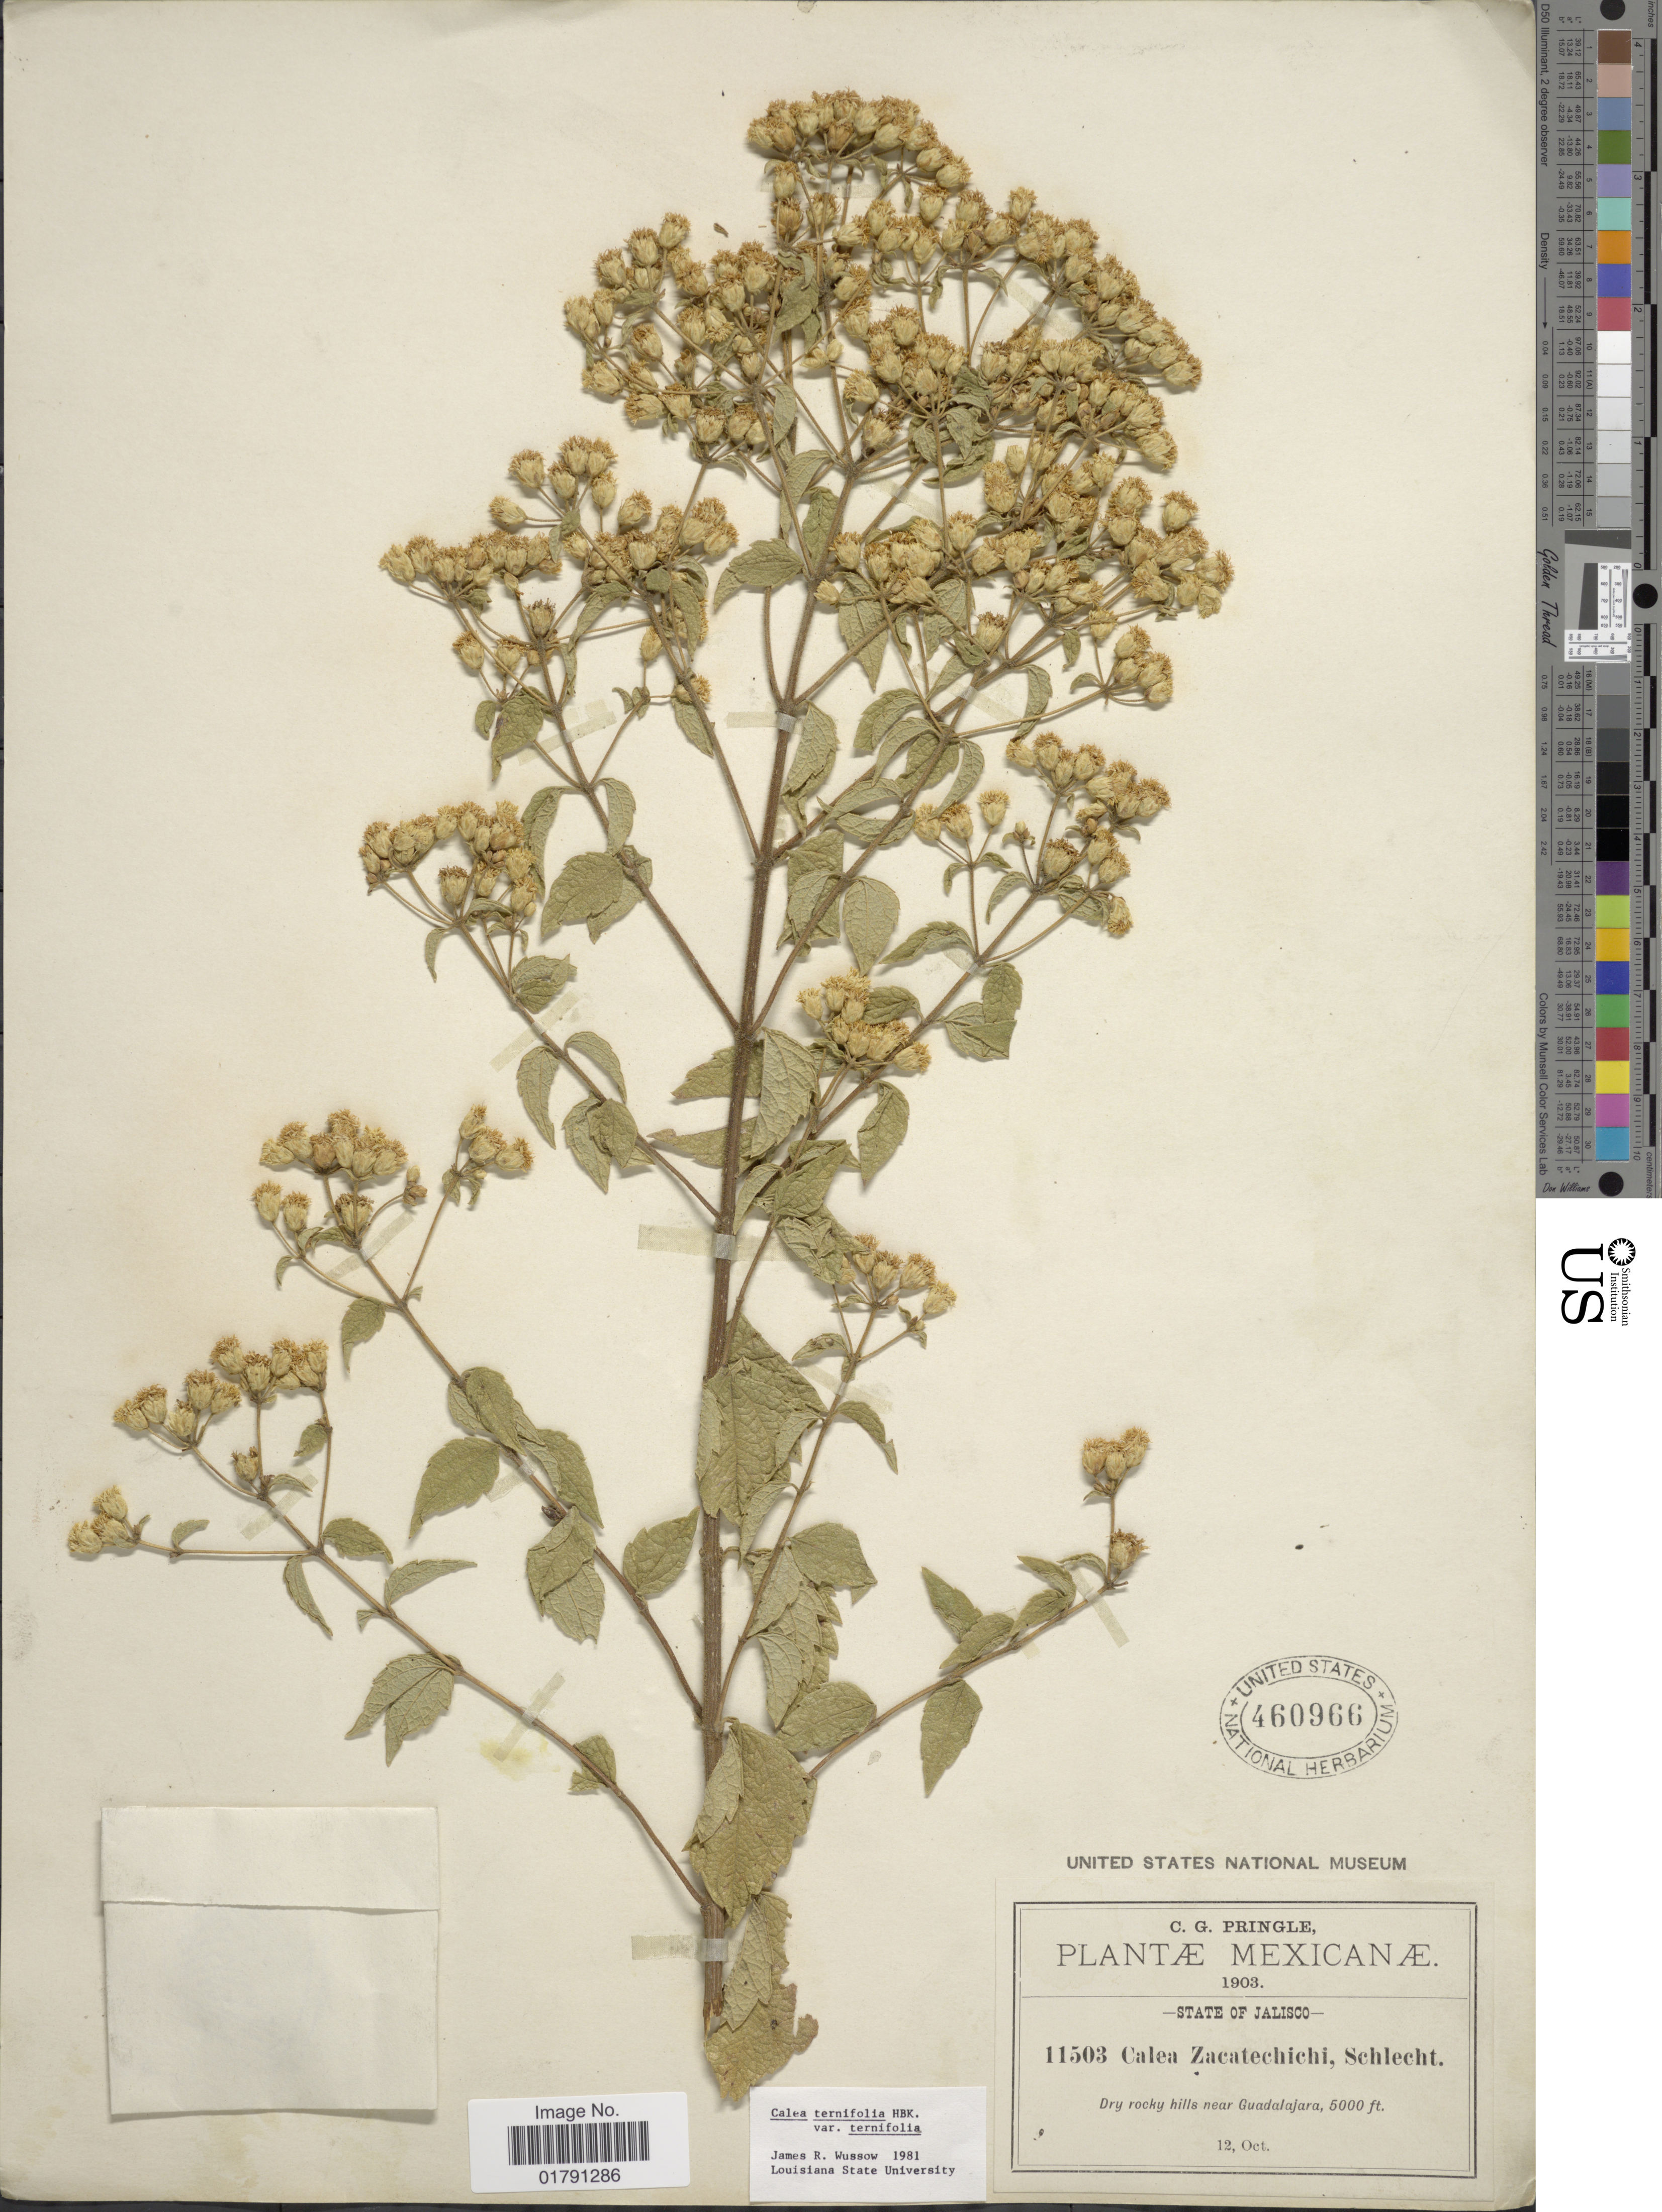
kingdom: Plantae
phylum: Tracheophyta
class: Magnoliopsida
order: Asterales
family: Asteraceae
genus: Calea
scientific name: Calea ternifolia var. ternifolia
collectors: C. G. Pringle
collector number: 11503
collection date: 1903-10-12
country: Mexico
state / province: Jalisco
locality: Near Guadalajara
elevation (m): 1524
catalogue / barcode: US 460966